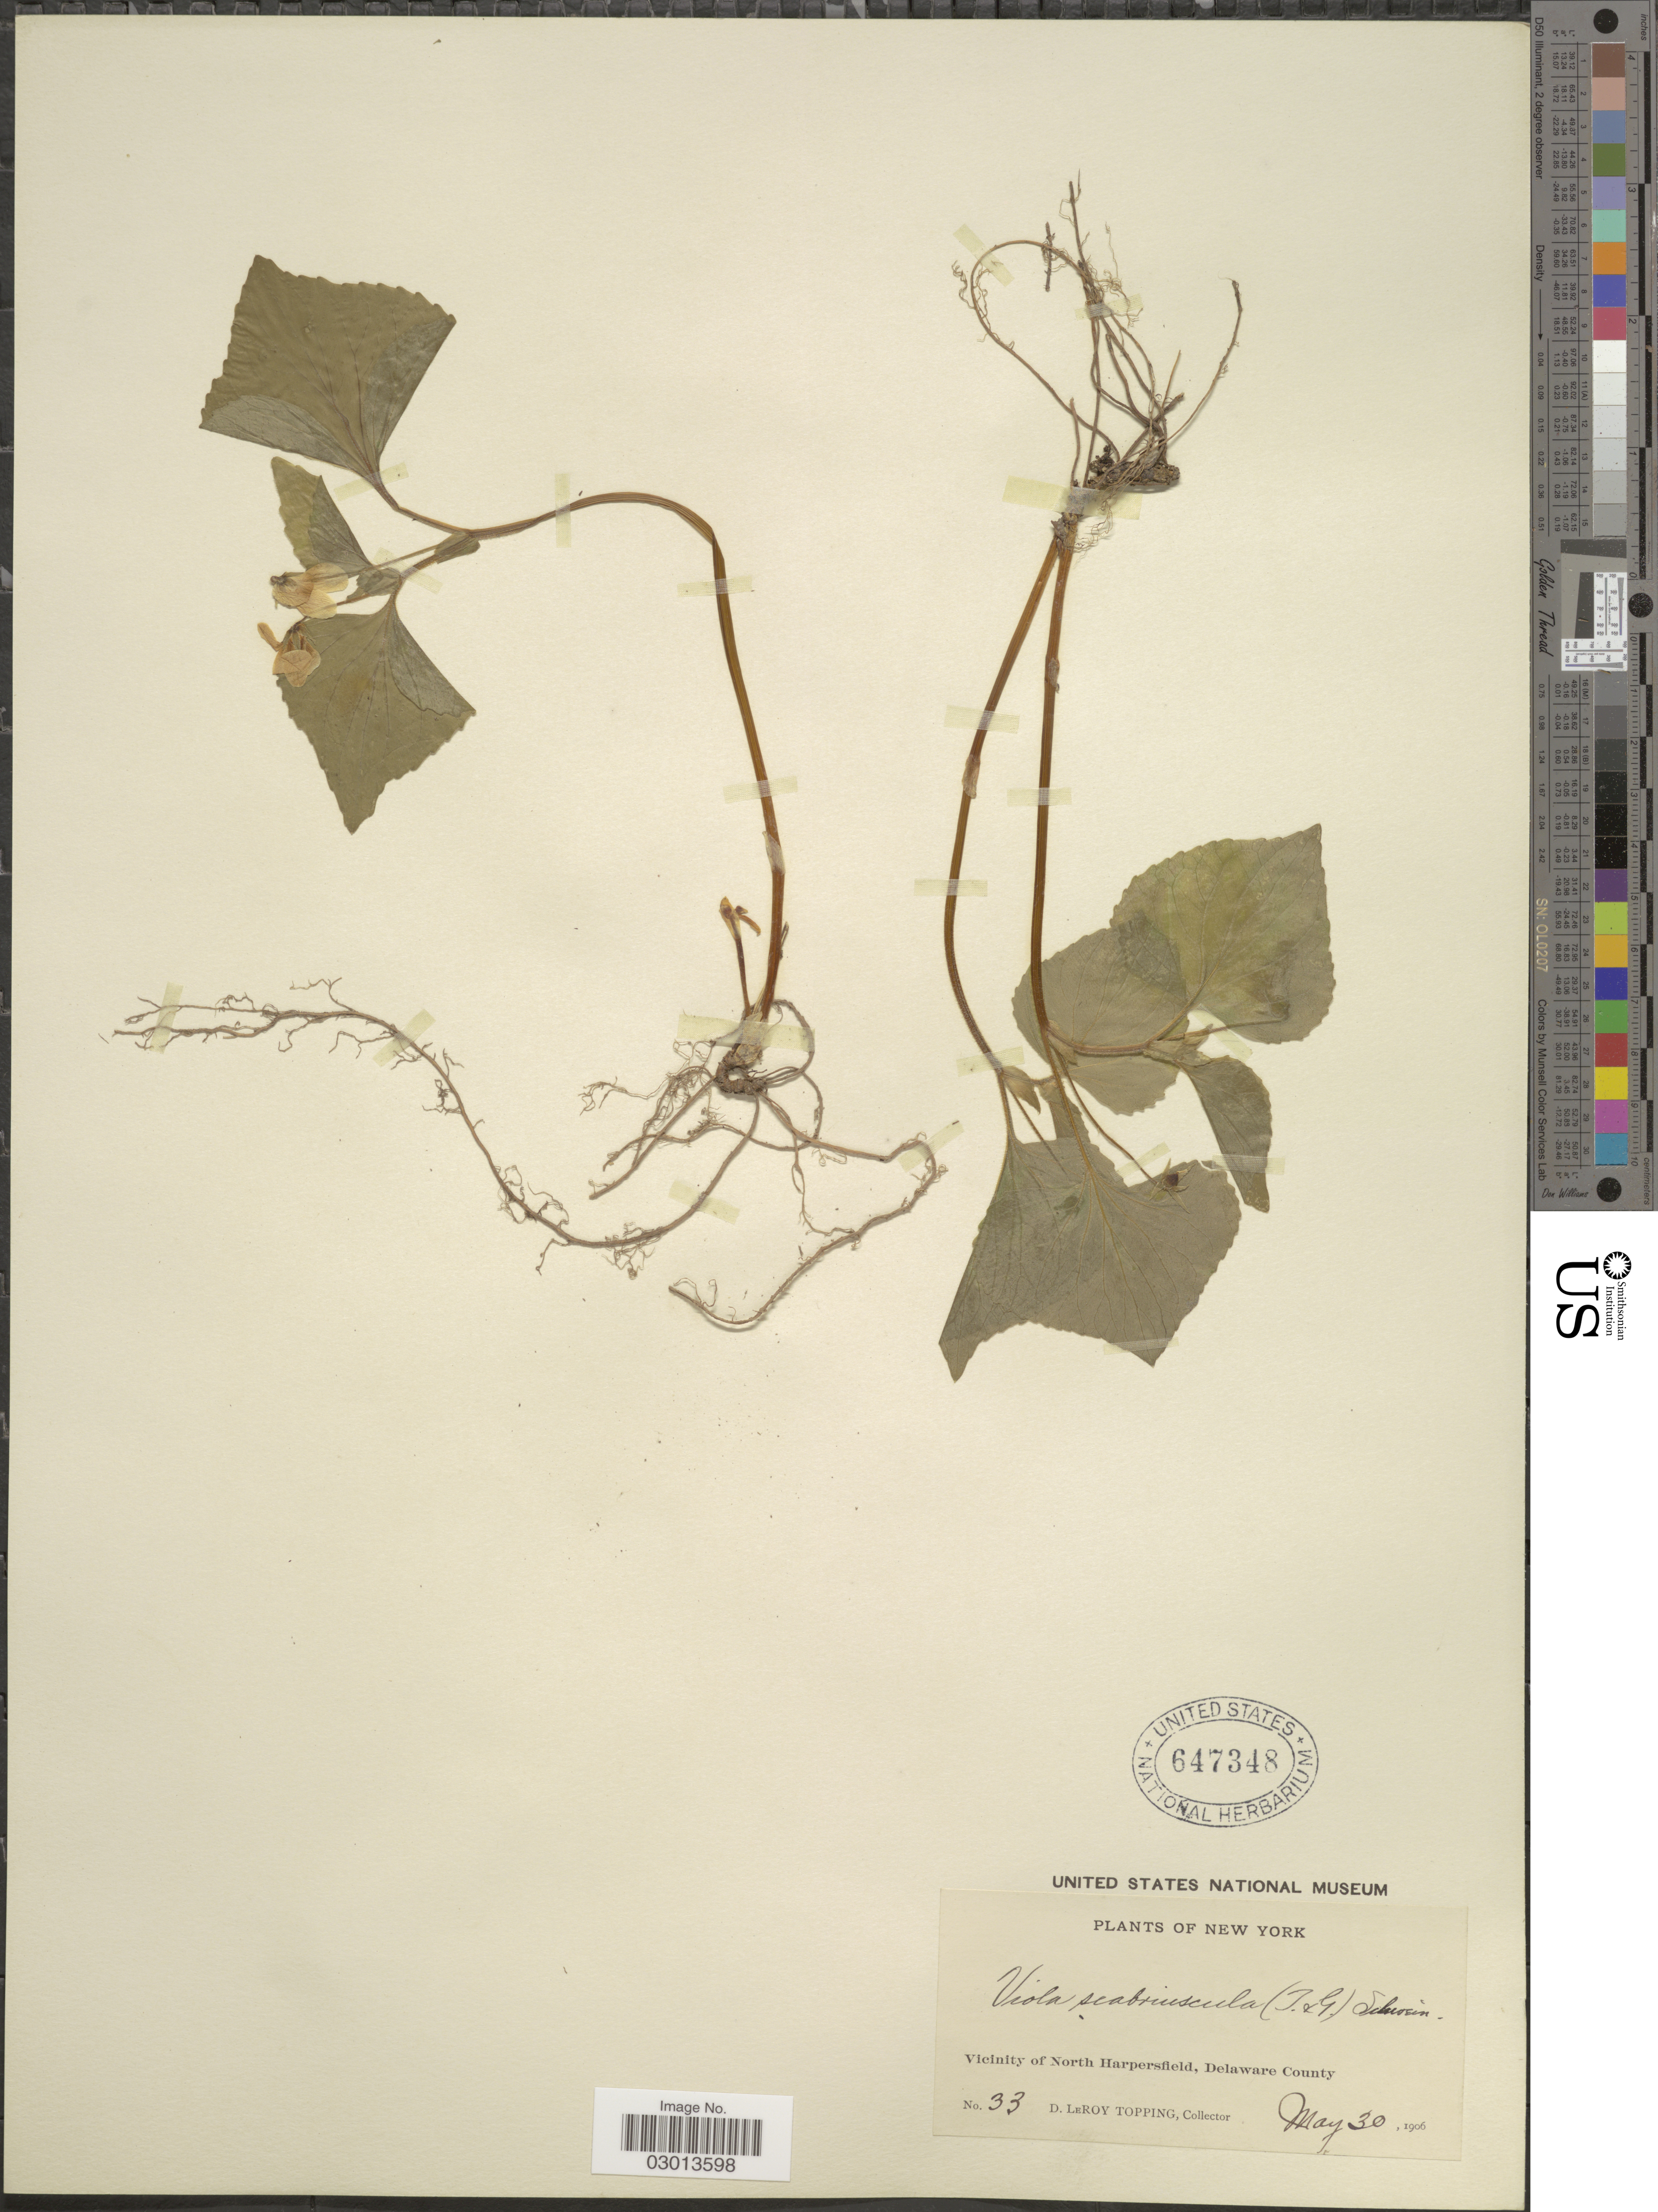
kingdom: Plantae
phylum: Tracheophyta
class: Magnoliopsida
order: Malpighiales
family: Violaceae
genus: Viola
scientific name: Viola pensylvanica var. leiocarpa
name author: (Fernald & Wiegand) Fernald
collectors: D. L. Topping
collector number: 33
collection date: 1906-05-30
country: United States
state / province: New York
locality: Vicinity of North Harpersfield, Delaware County.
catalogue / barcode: US 647348